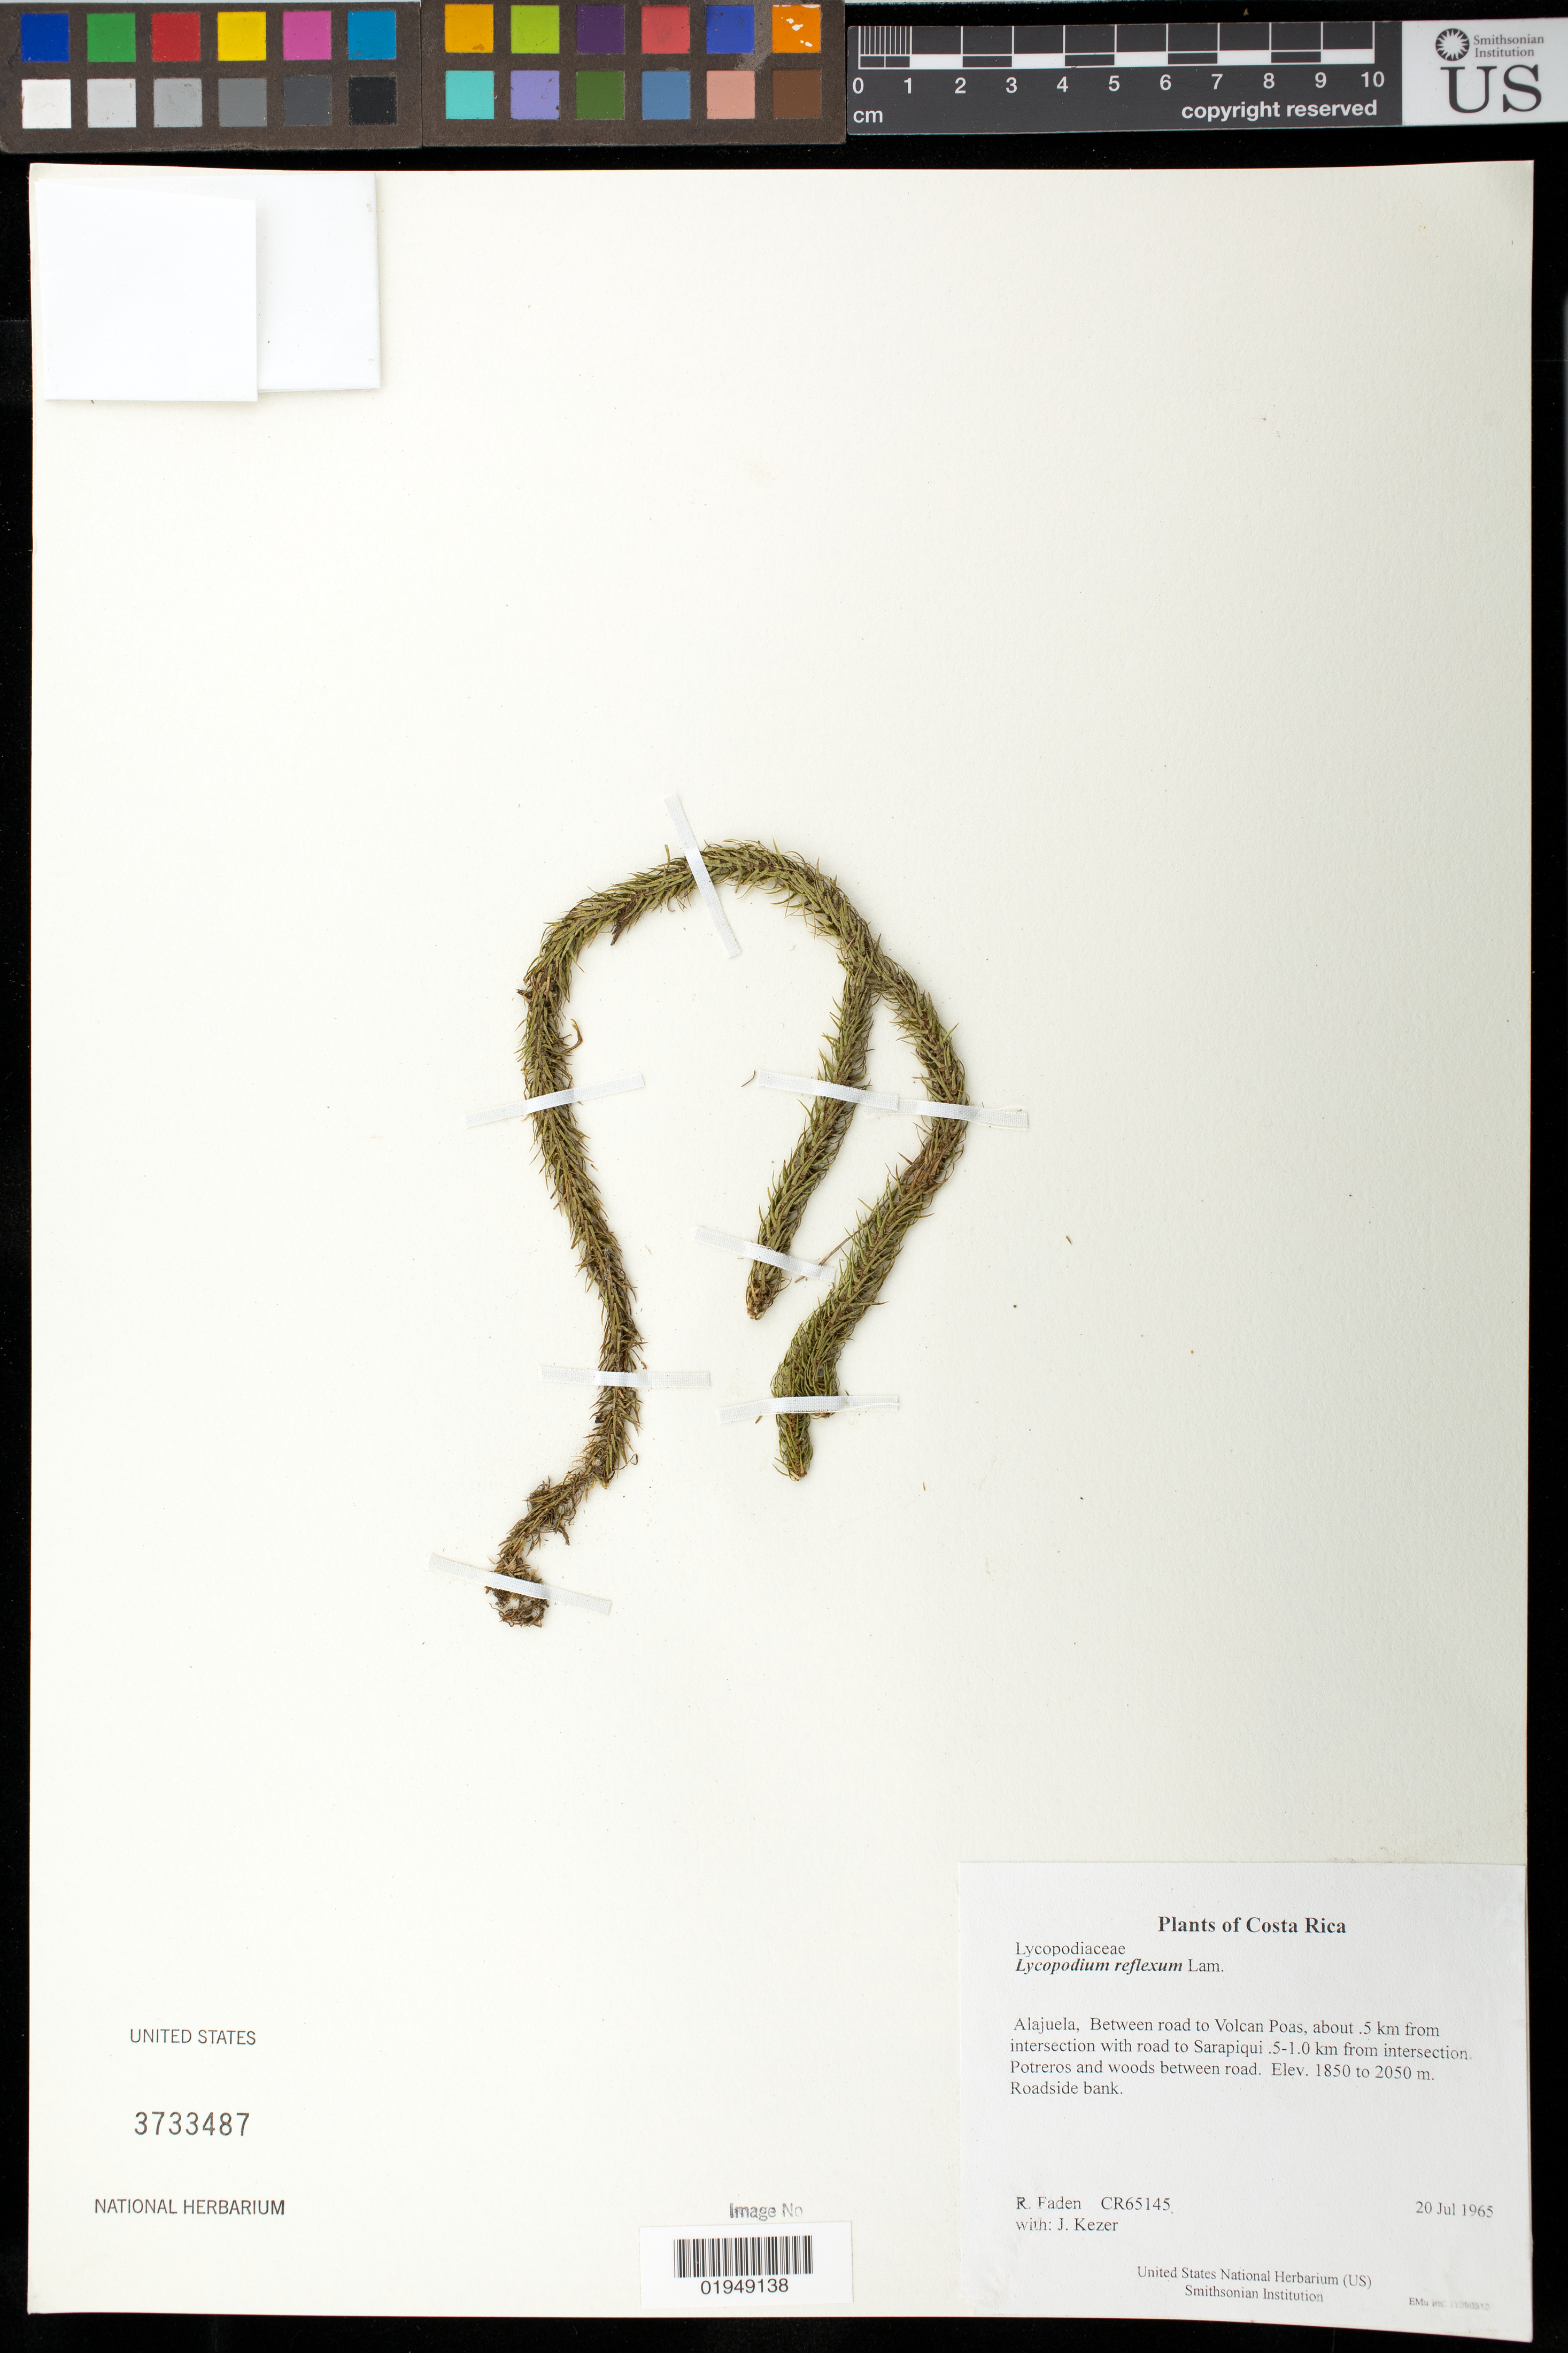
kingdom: Plantae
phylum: Tracheophyta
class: Lycopodiopsida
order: Lycopodiales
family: Lycopodiaceae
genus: Phlegmariurus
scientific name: Phlegmariurus reflexus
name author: (Lam.) B. Øllg.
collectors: R. B. Faden & J. Kezer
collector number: CR65145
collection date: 1965-07-20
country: Costa Rica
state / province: Alajuela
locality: Between road to Volcan Poas, about .5 km from intersection with road to Sarapiqui .5-1.0 km from intersection. Potreros and woods between road.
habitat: Roadside bank.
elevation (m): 1850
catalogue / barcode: US 3733487